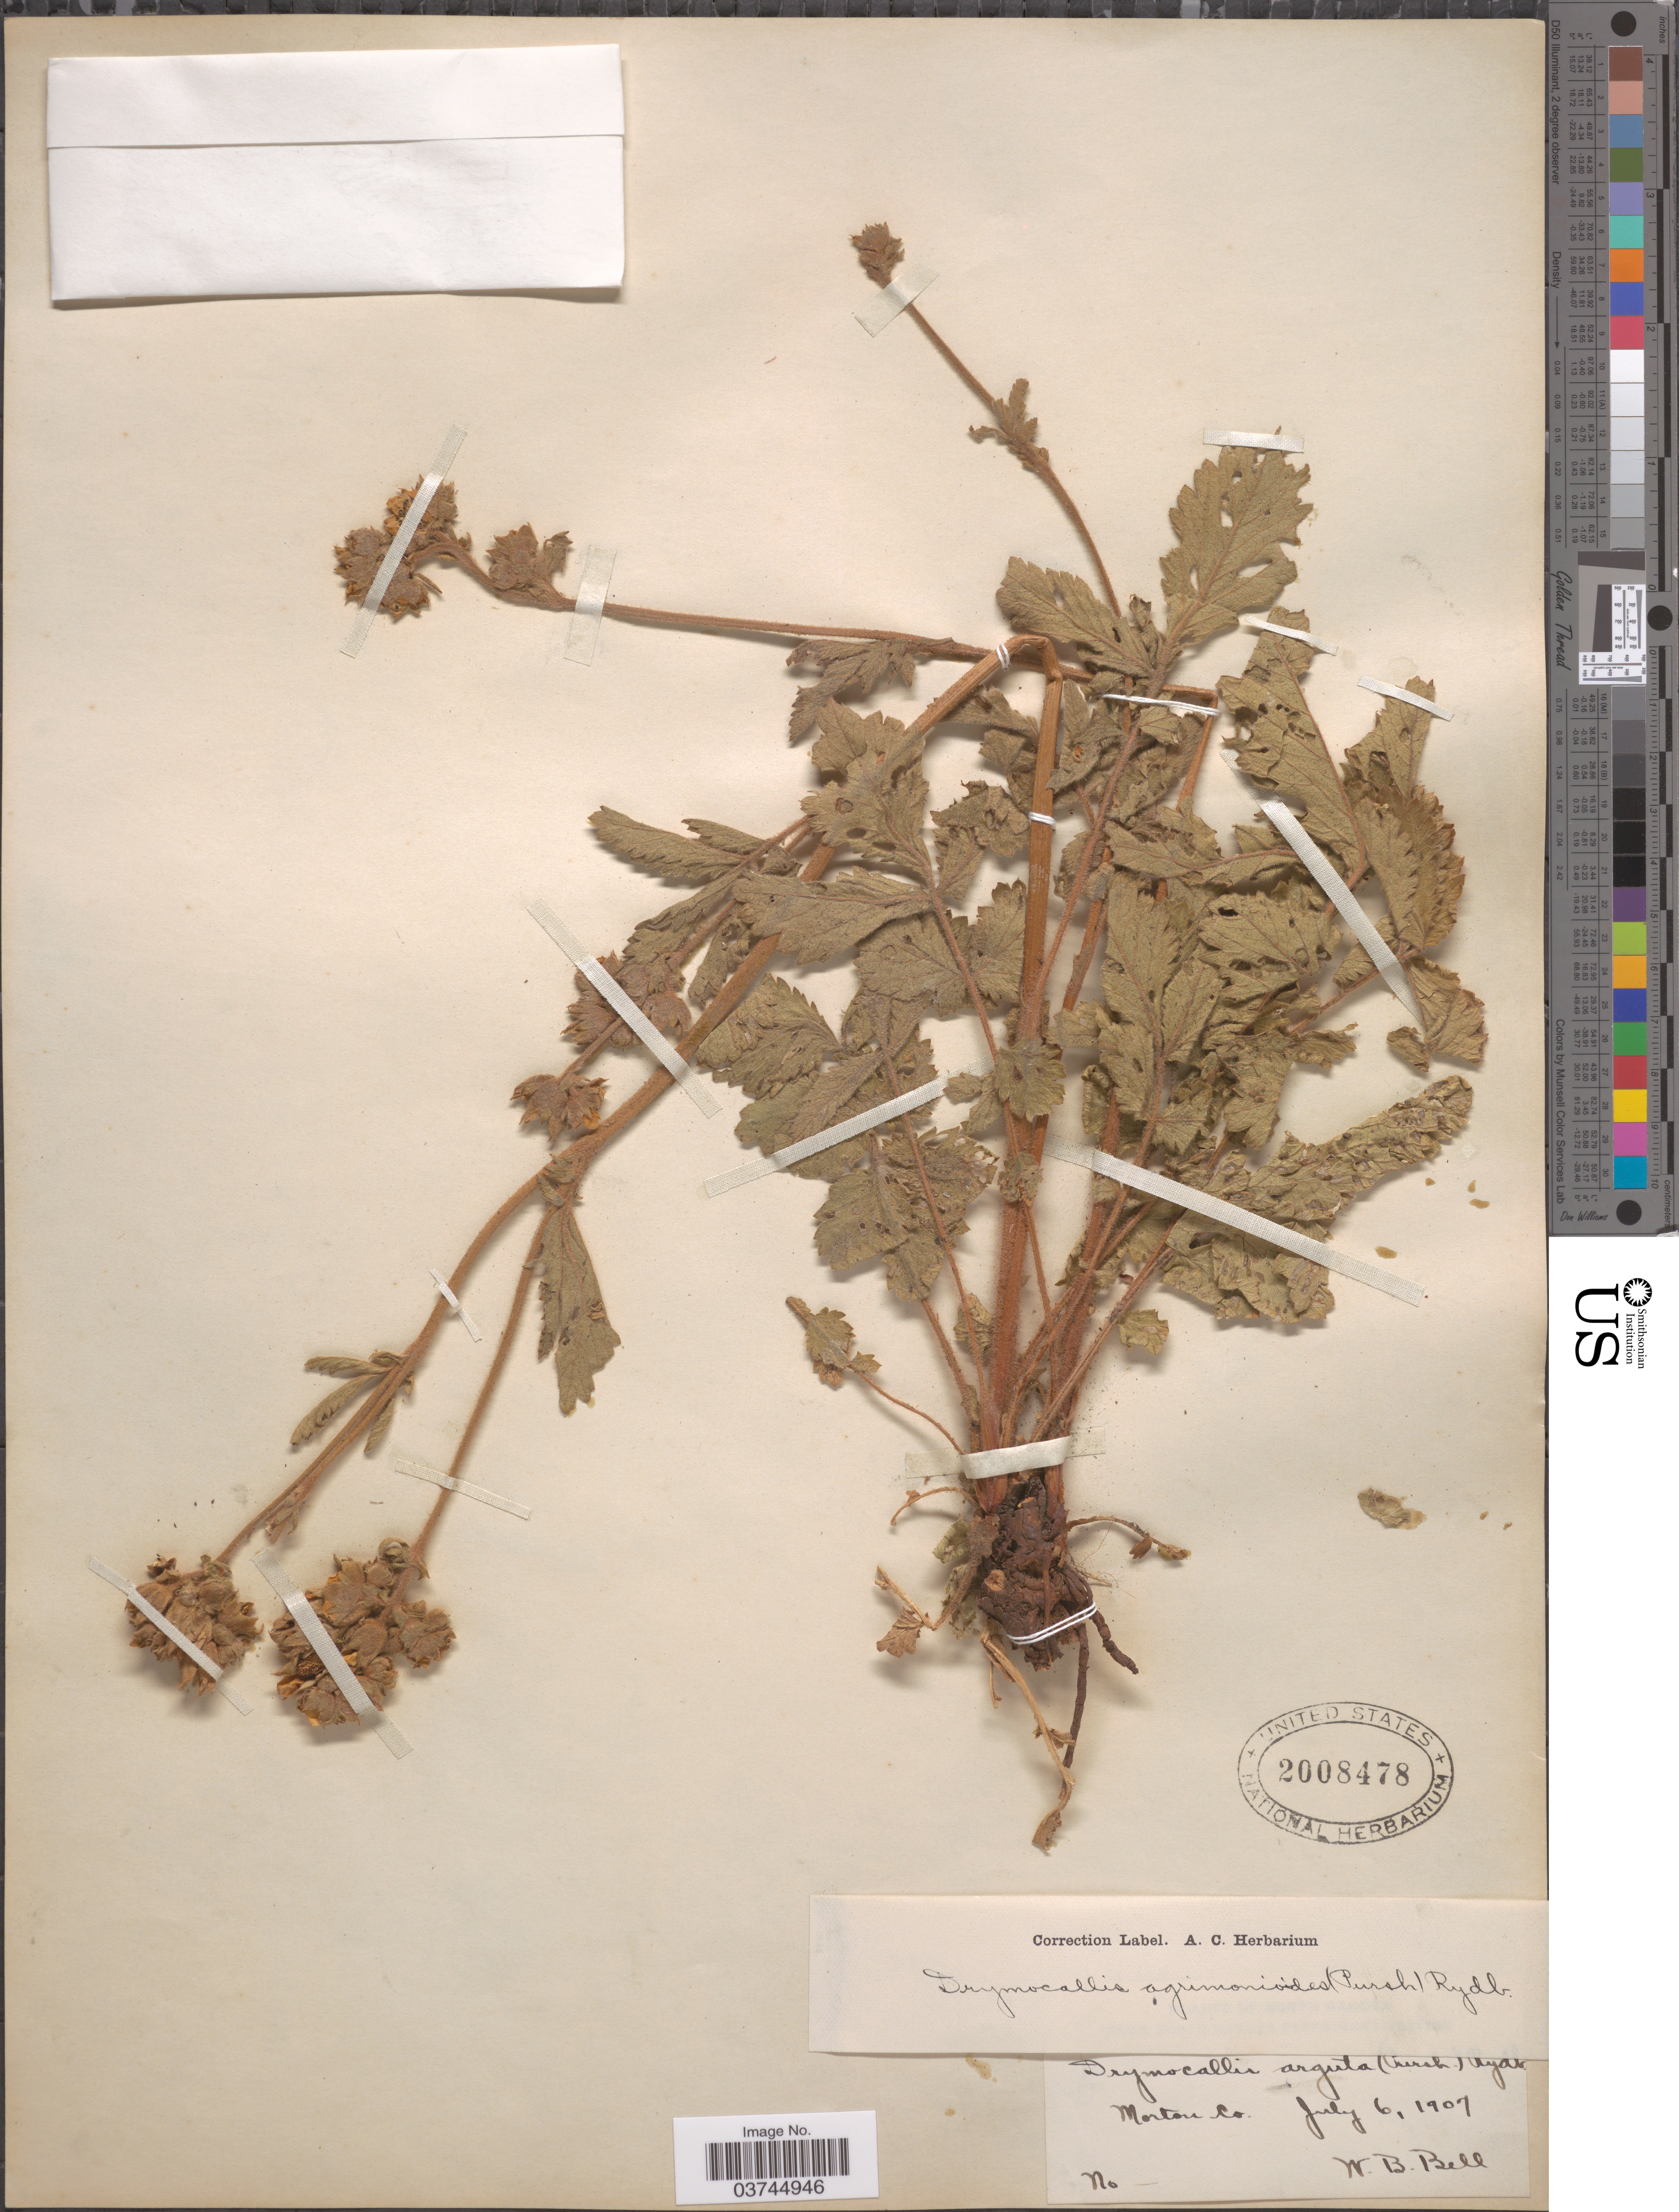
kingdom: Plantae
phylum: Tracheophyta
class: Magnoliopsida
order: Rosales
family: Rosaceae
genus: Drymocallis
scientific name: Drymocallis arguta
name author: (Pursh) Rydb.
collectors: W. Bell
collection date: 1907-07-06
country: United States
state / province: North Dakota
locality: Morton Co.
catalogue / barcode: US 2008478